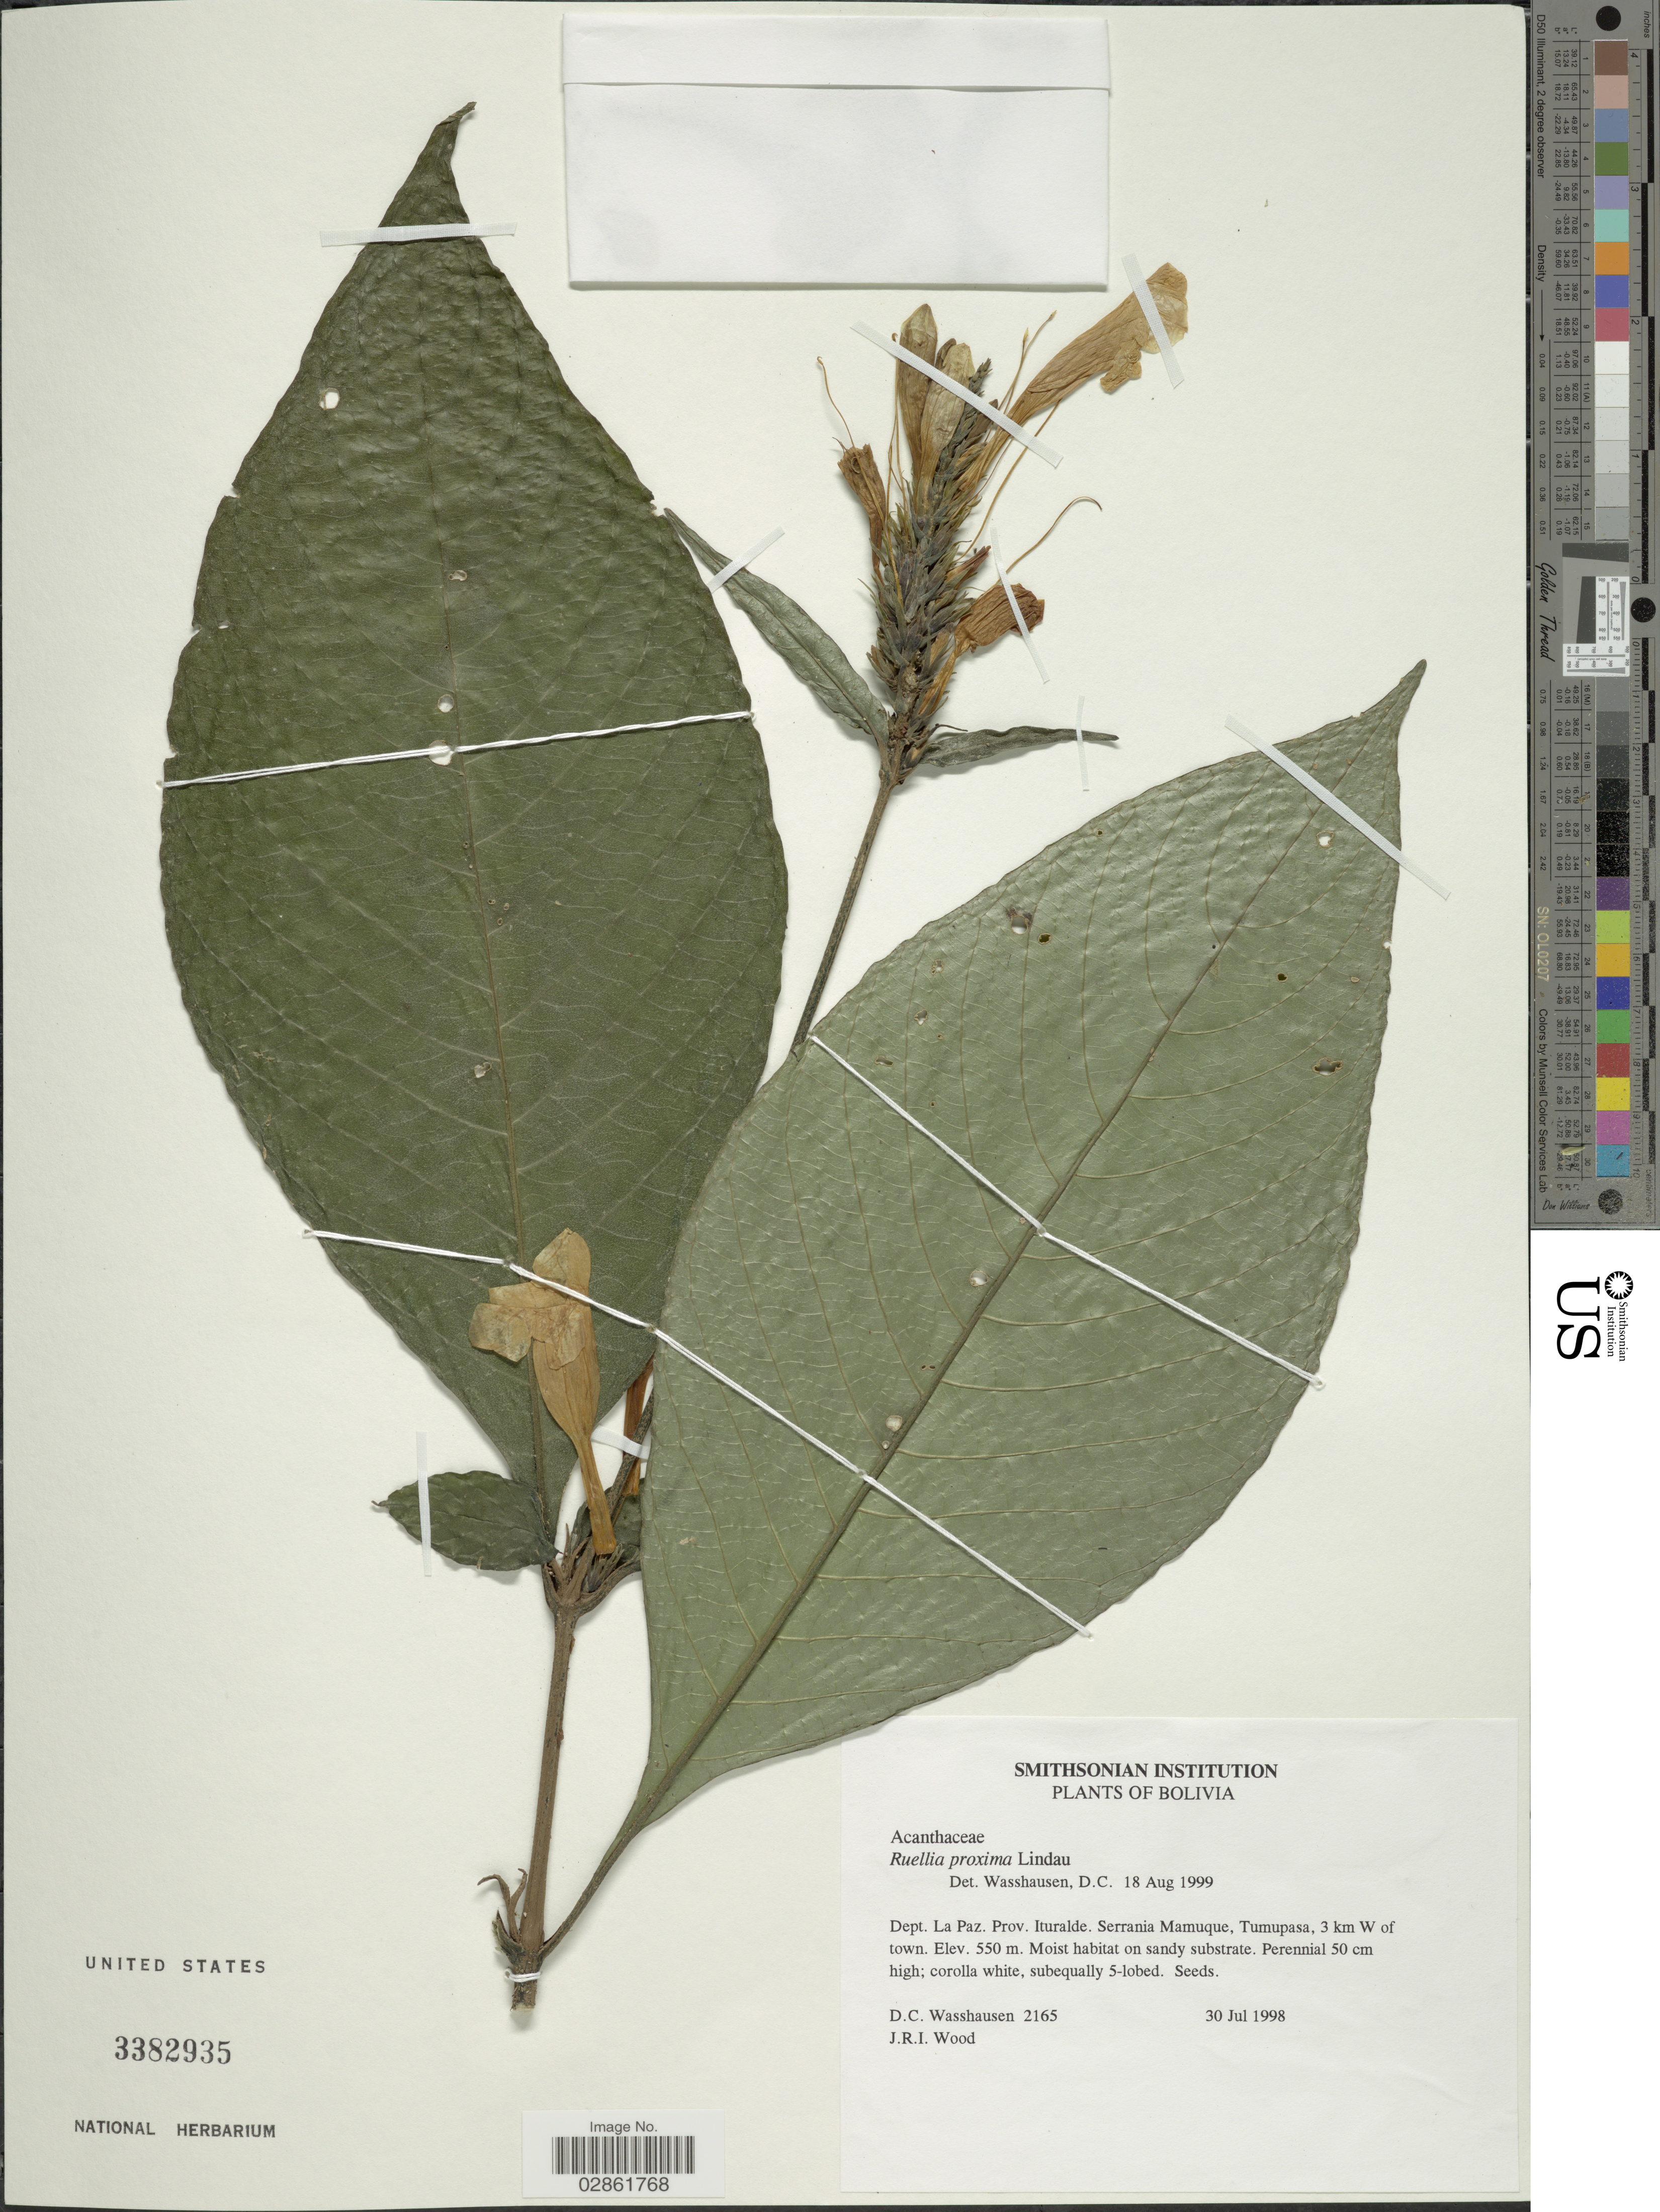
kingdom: Plantae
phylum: Tracheophyta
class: Magnoliopsida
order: Lamiales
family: Acanthaceae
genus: Ruellia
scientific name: Ruellia proxima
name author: Lindau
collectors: D. C. Wasshausen & J. R. I. Wood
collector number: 2165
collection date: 1998-07-30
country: Bolivia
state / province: La Paz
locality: Dept. La Paz. Prov. Ituralde. Serrania Mamuque, Tumupasa, 3 km W of town.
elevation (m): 550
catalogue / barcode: US 3382935